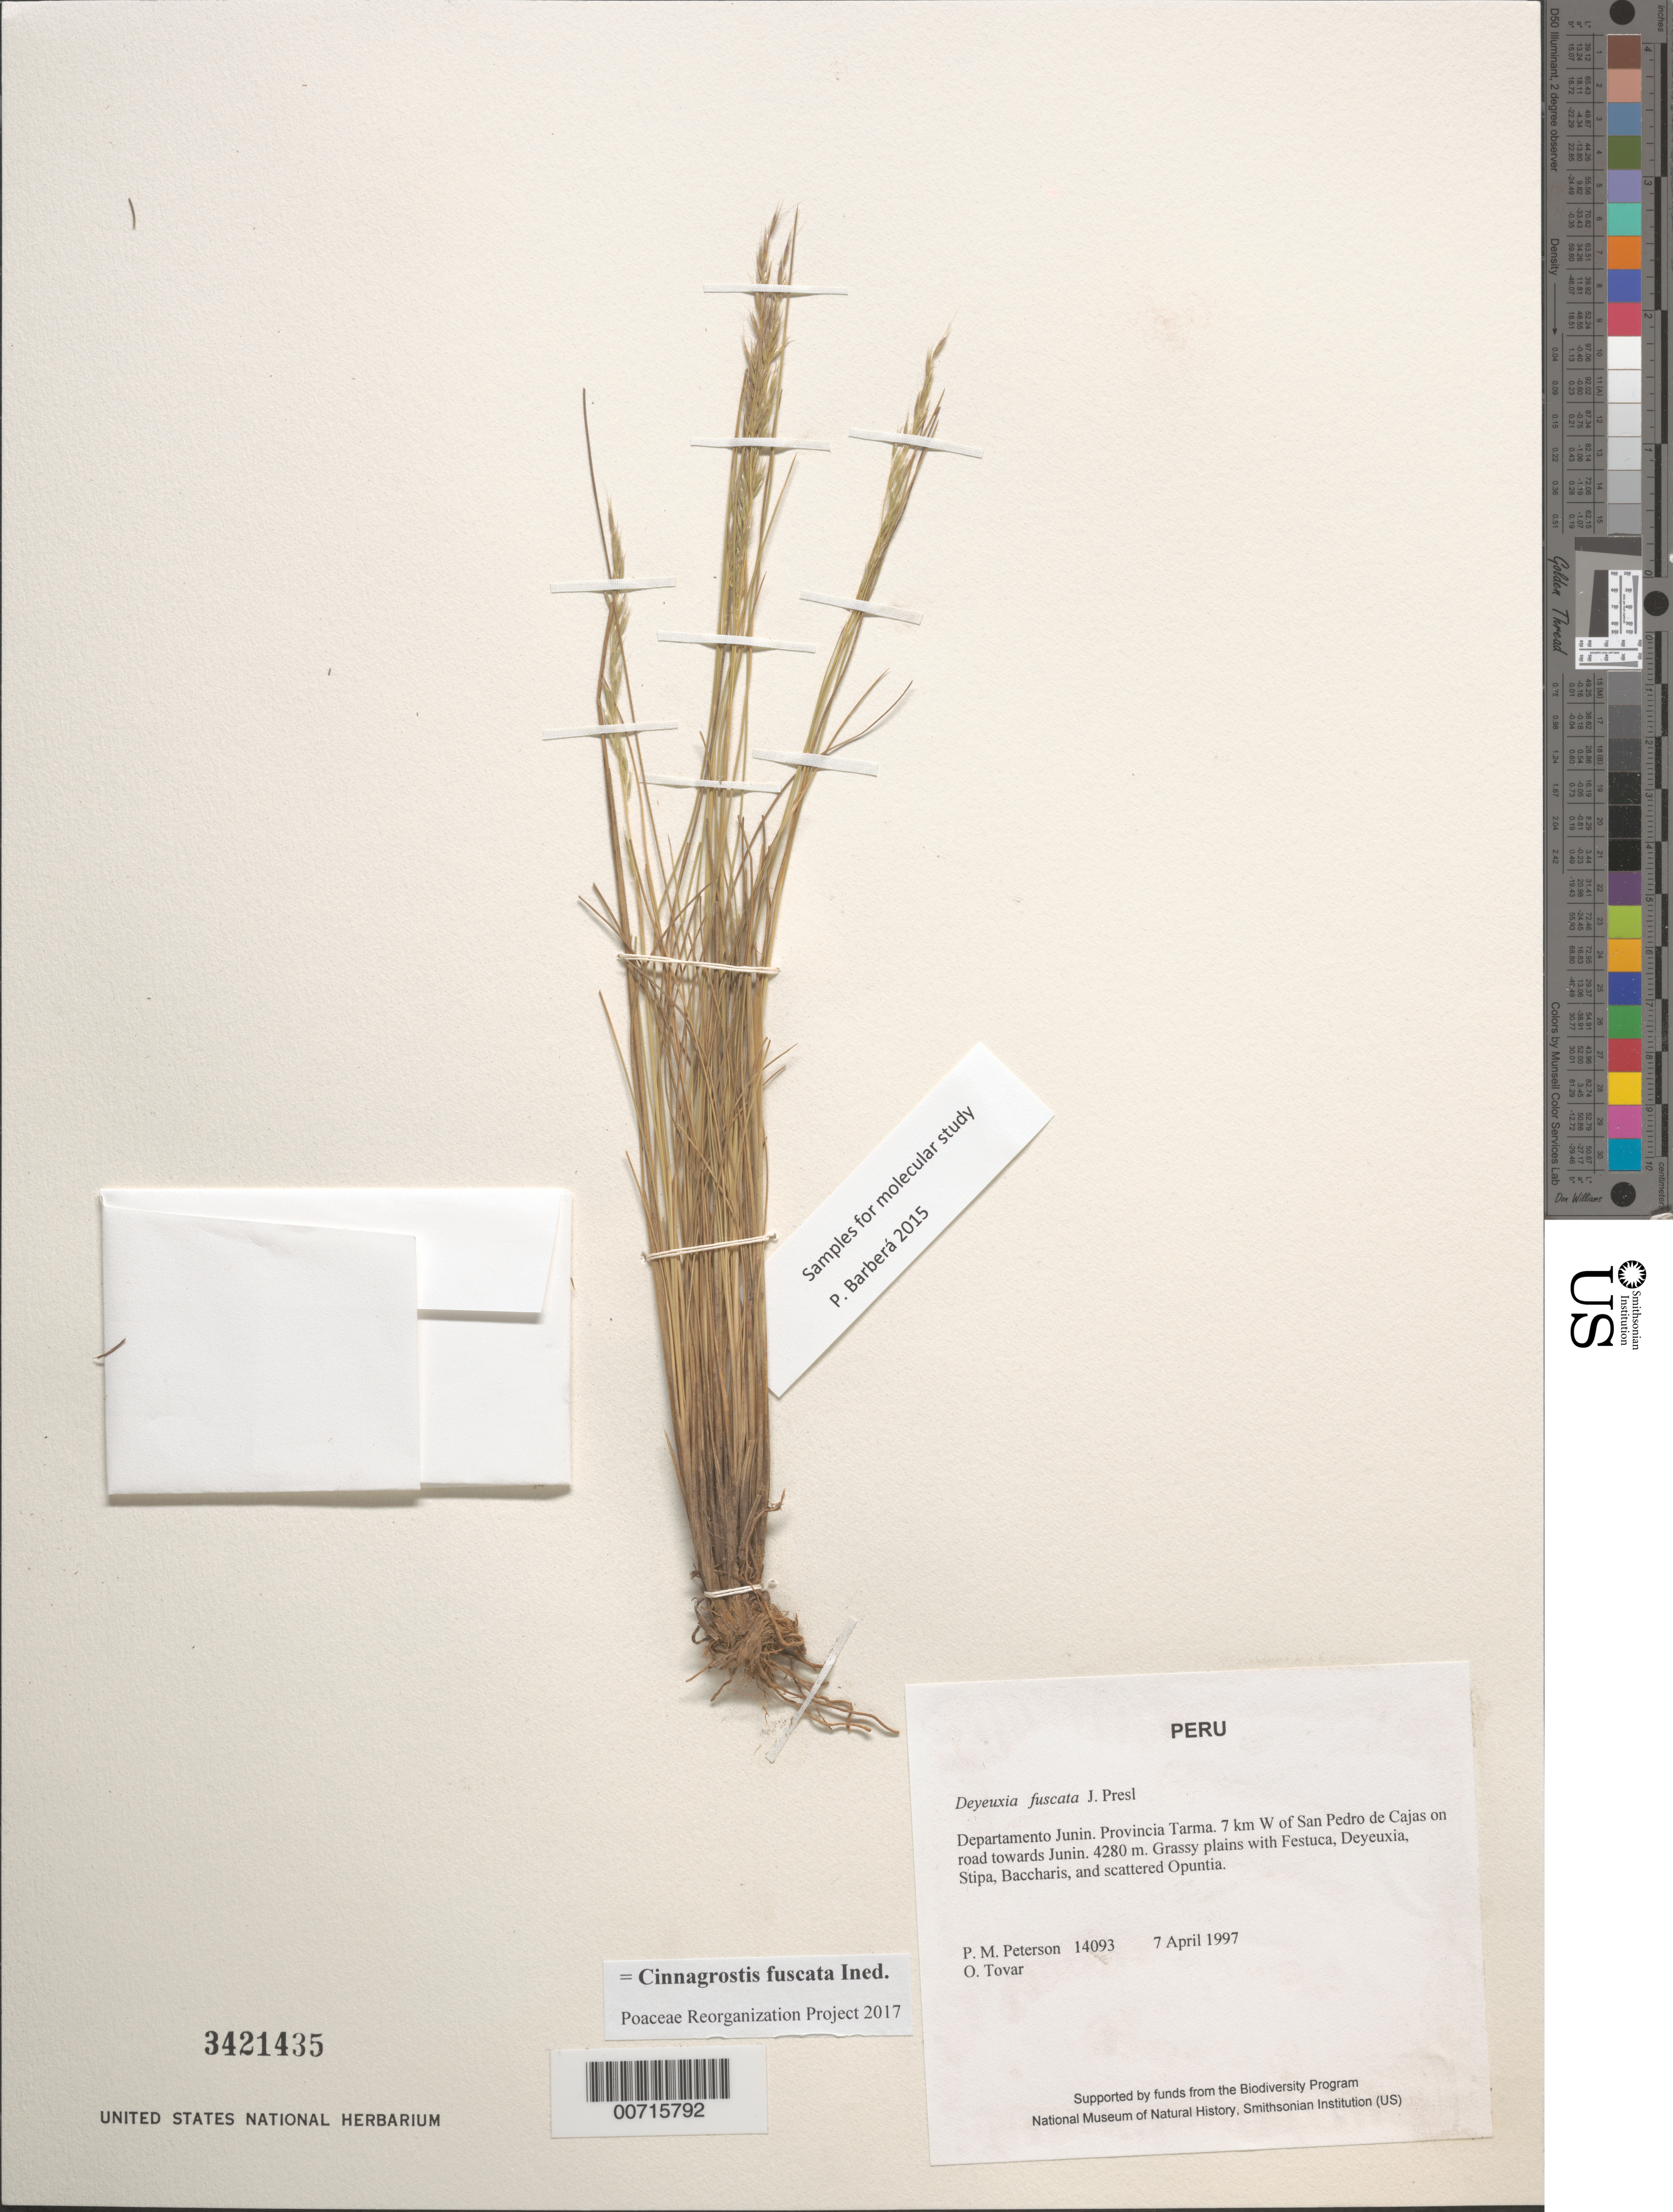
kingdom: Plantae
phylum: Tracheophyta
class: Liliopsida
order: Poales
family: Poaceae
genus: Cinnagrostis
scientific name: Cinnagrostis fuscata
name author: (J. Presl) P.M. Peterson et al.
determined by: Poaceae Reorganization Project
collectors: P. M. Peterson & Ó. Tovar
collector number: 14093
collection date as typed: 07 Apr 1997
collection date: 1997-04-07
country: Peru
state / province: Junín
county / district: Tarma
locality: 7 km W of San Pedro de Cajas on road towards Junin.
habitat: Grassy plains with Festuca, Deyeuxia, Stipa, Baccharis, and scattered Opuntia.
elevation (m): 4280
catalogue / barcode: US 3421435